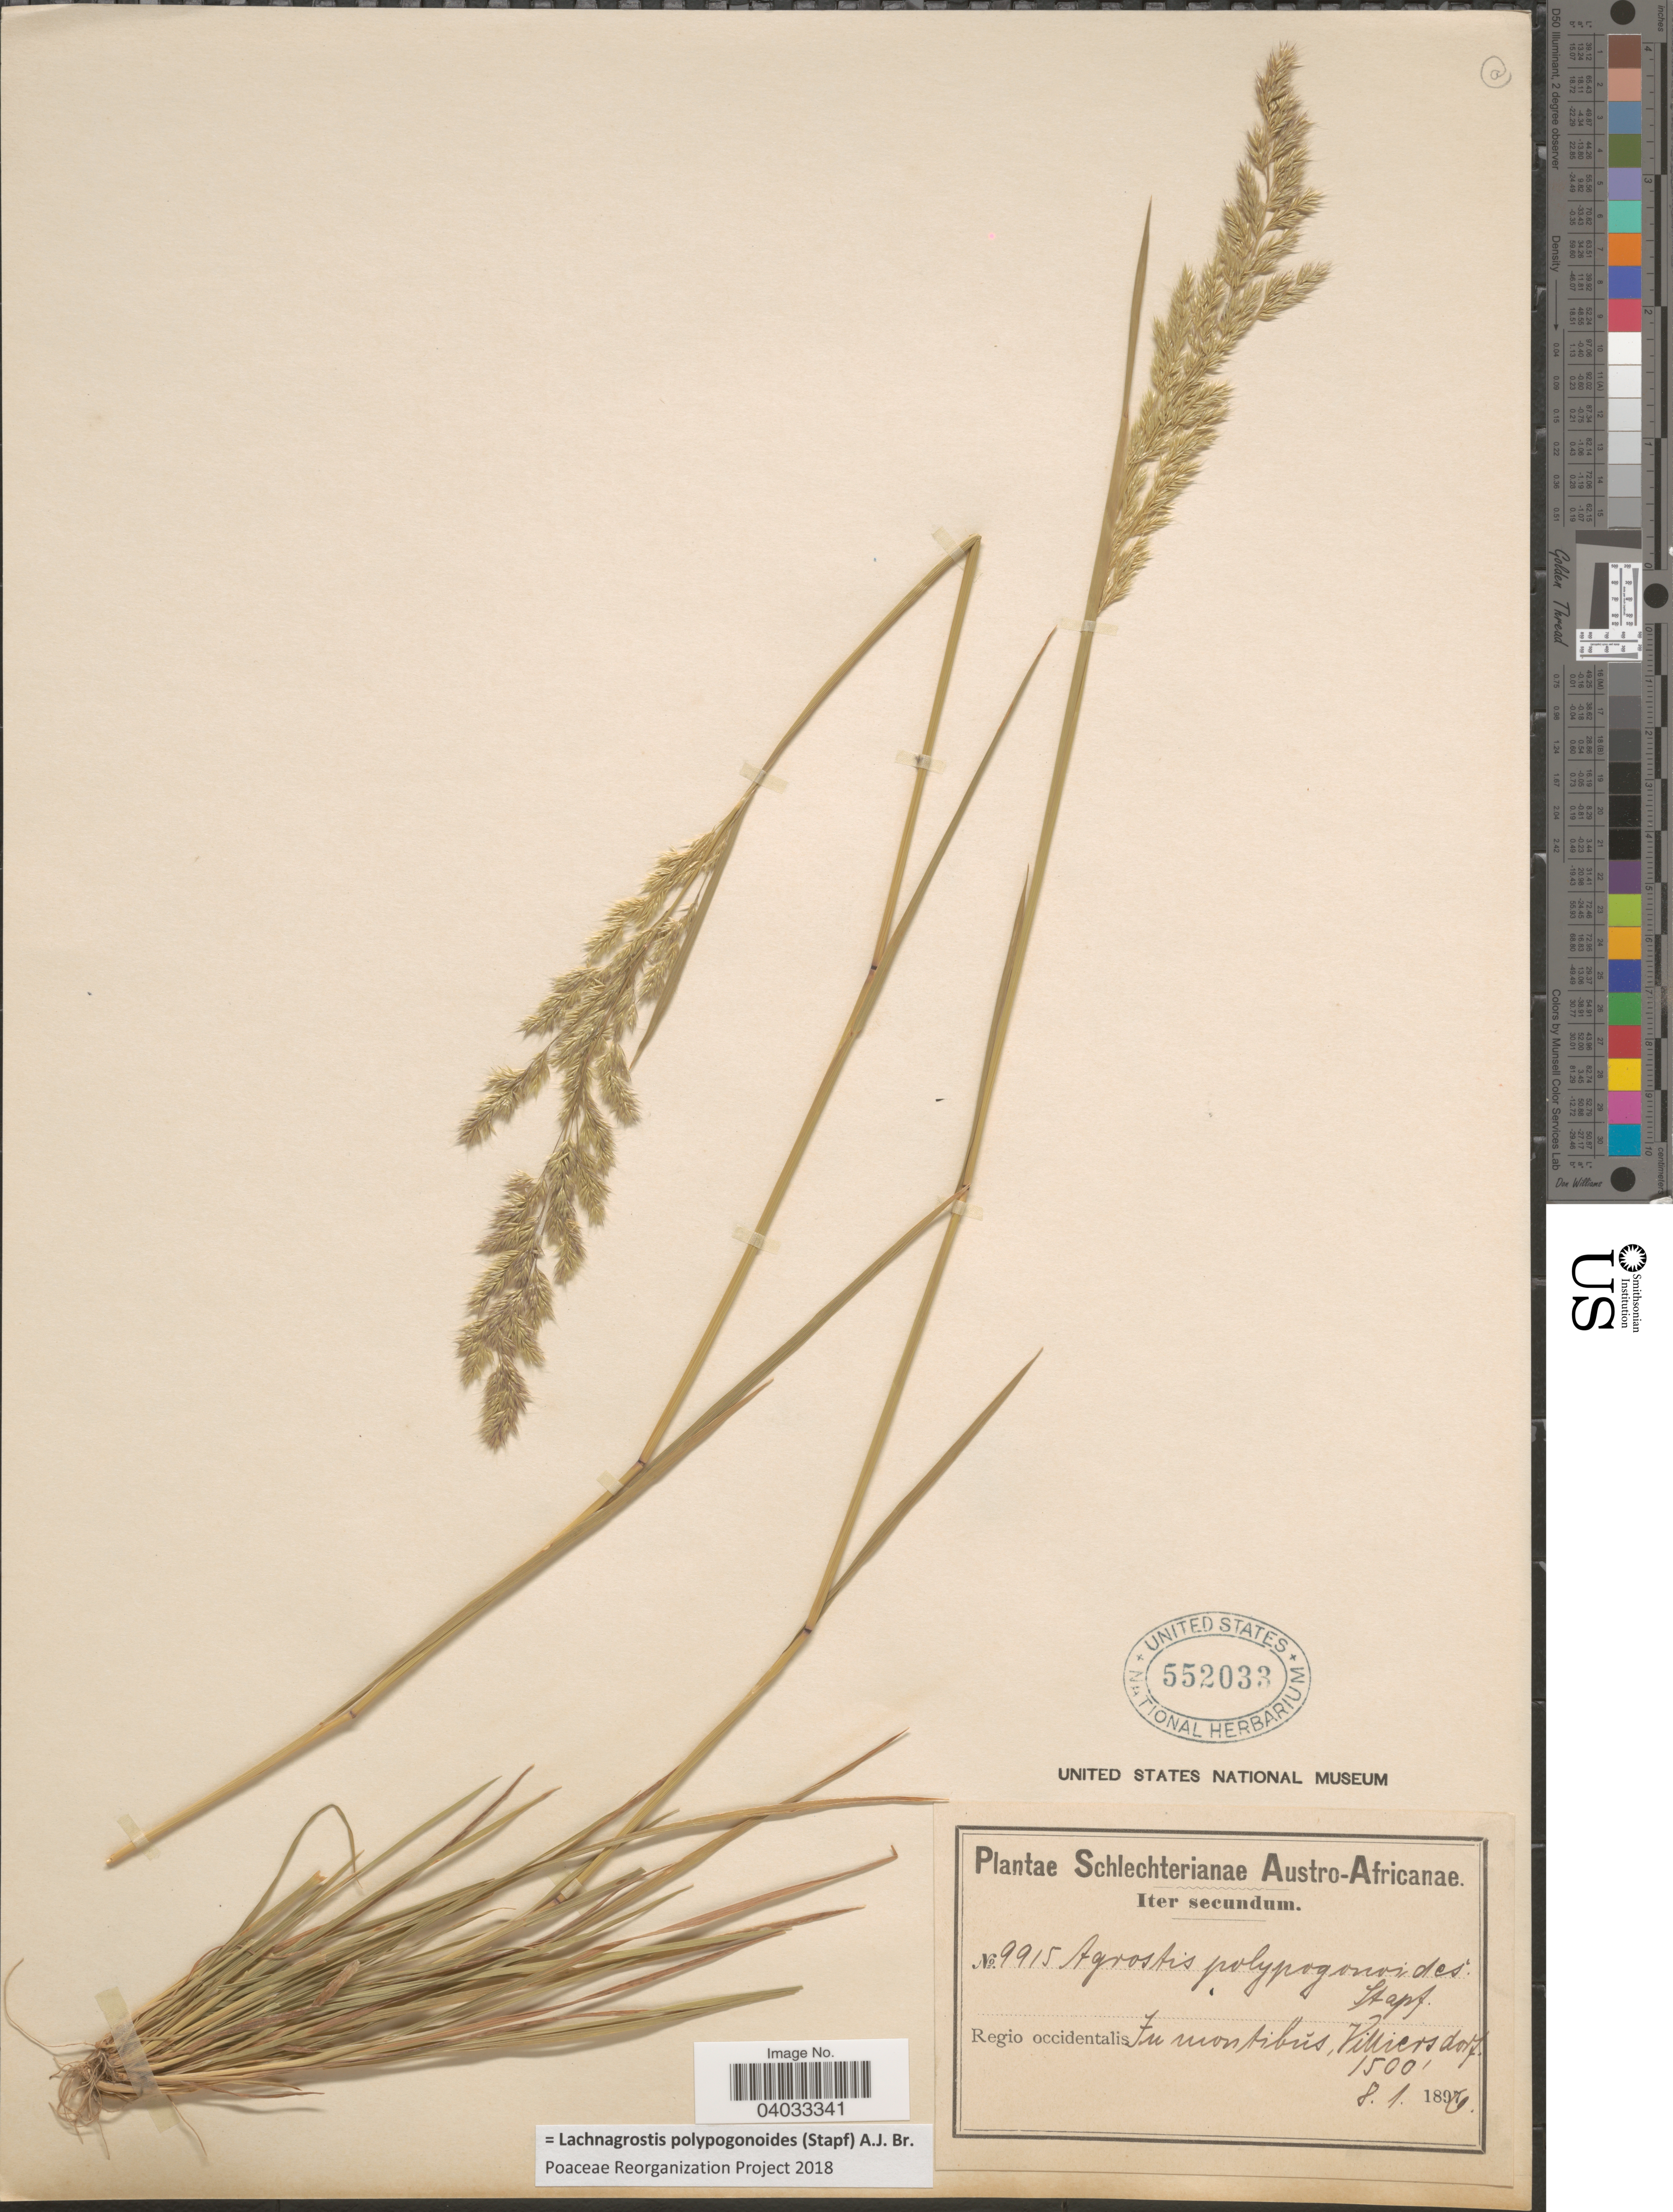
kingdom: Plantae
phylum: Tracheophyta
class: Liliopsida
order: Poales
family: Poaceae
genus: Lachnagrostis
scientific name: Lachnagrostis polypogonides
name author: (Stapf) A.J. Br.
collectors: Schlechter, --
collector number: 9915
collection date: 1896-01-08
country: South Africa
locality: Austro-Africanae. Regio occidentalis. In montibŭs, Villiersdorf.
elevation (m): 457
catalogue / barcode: US 552033